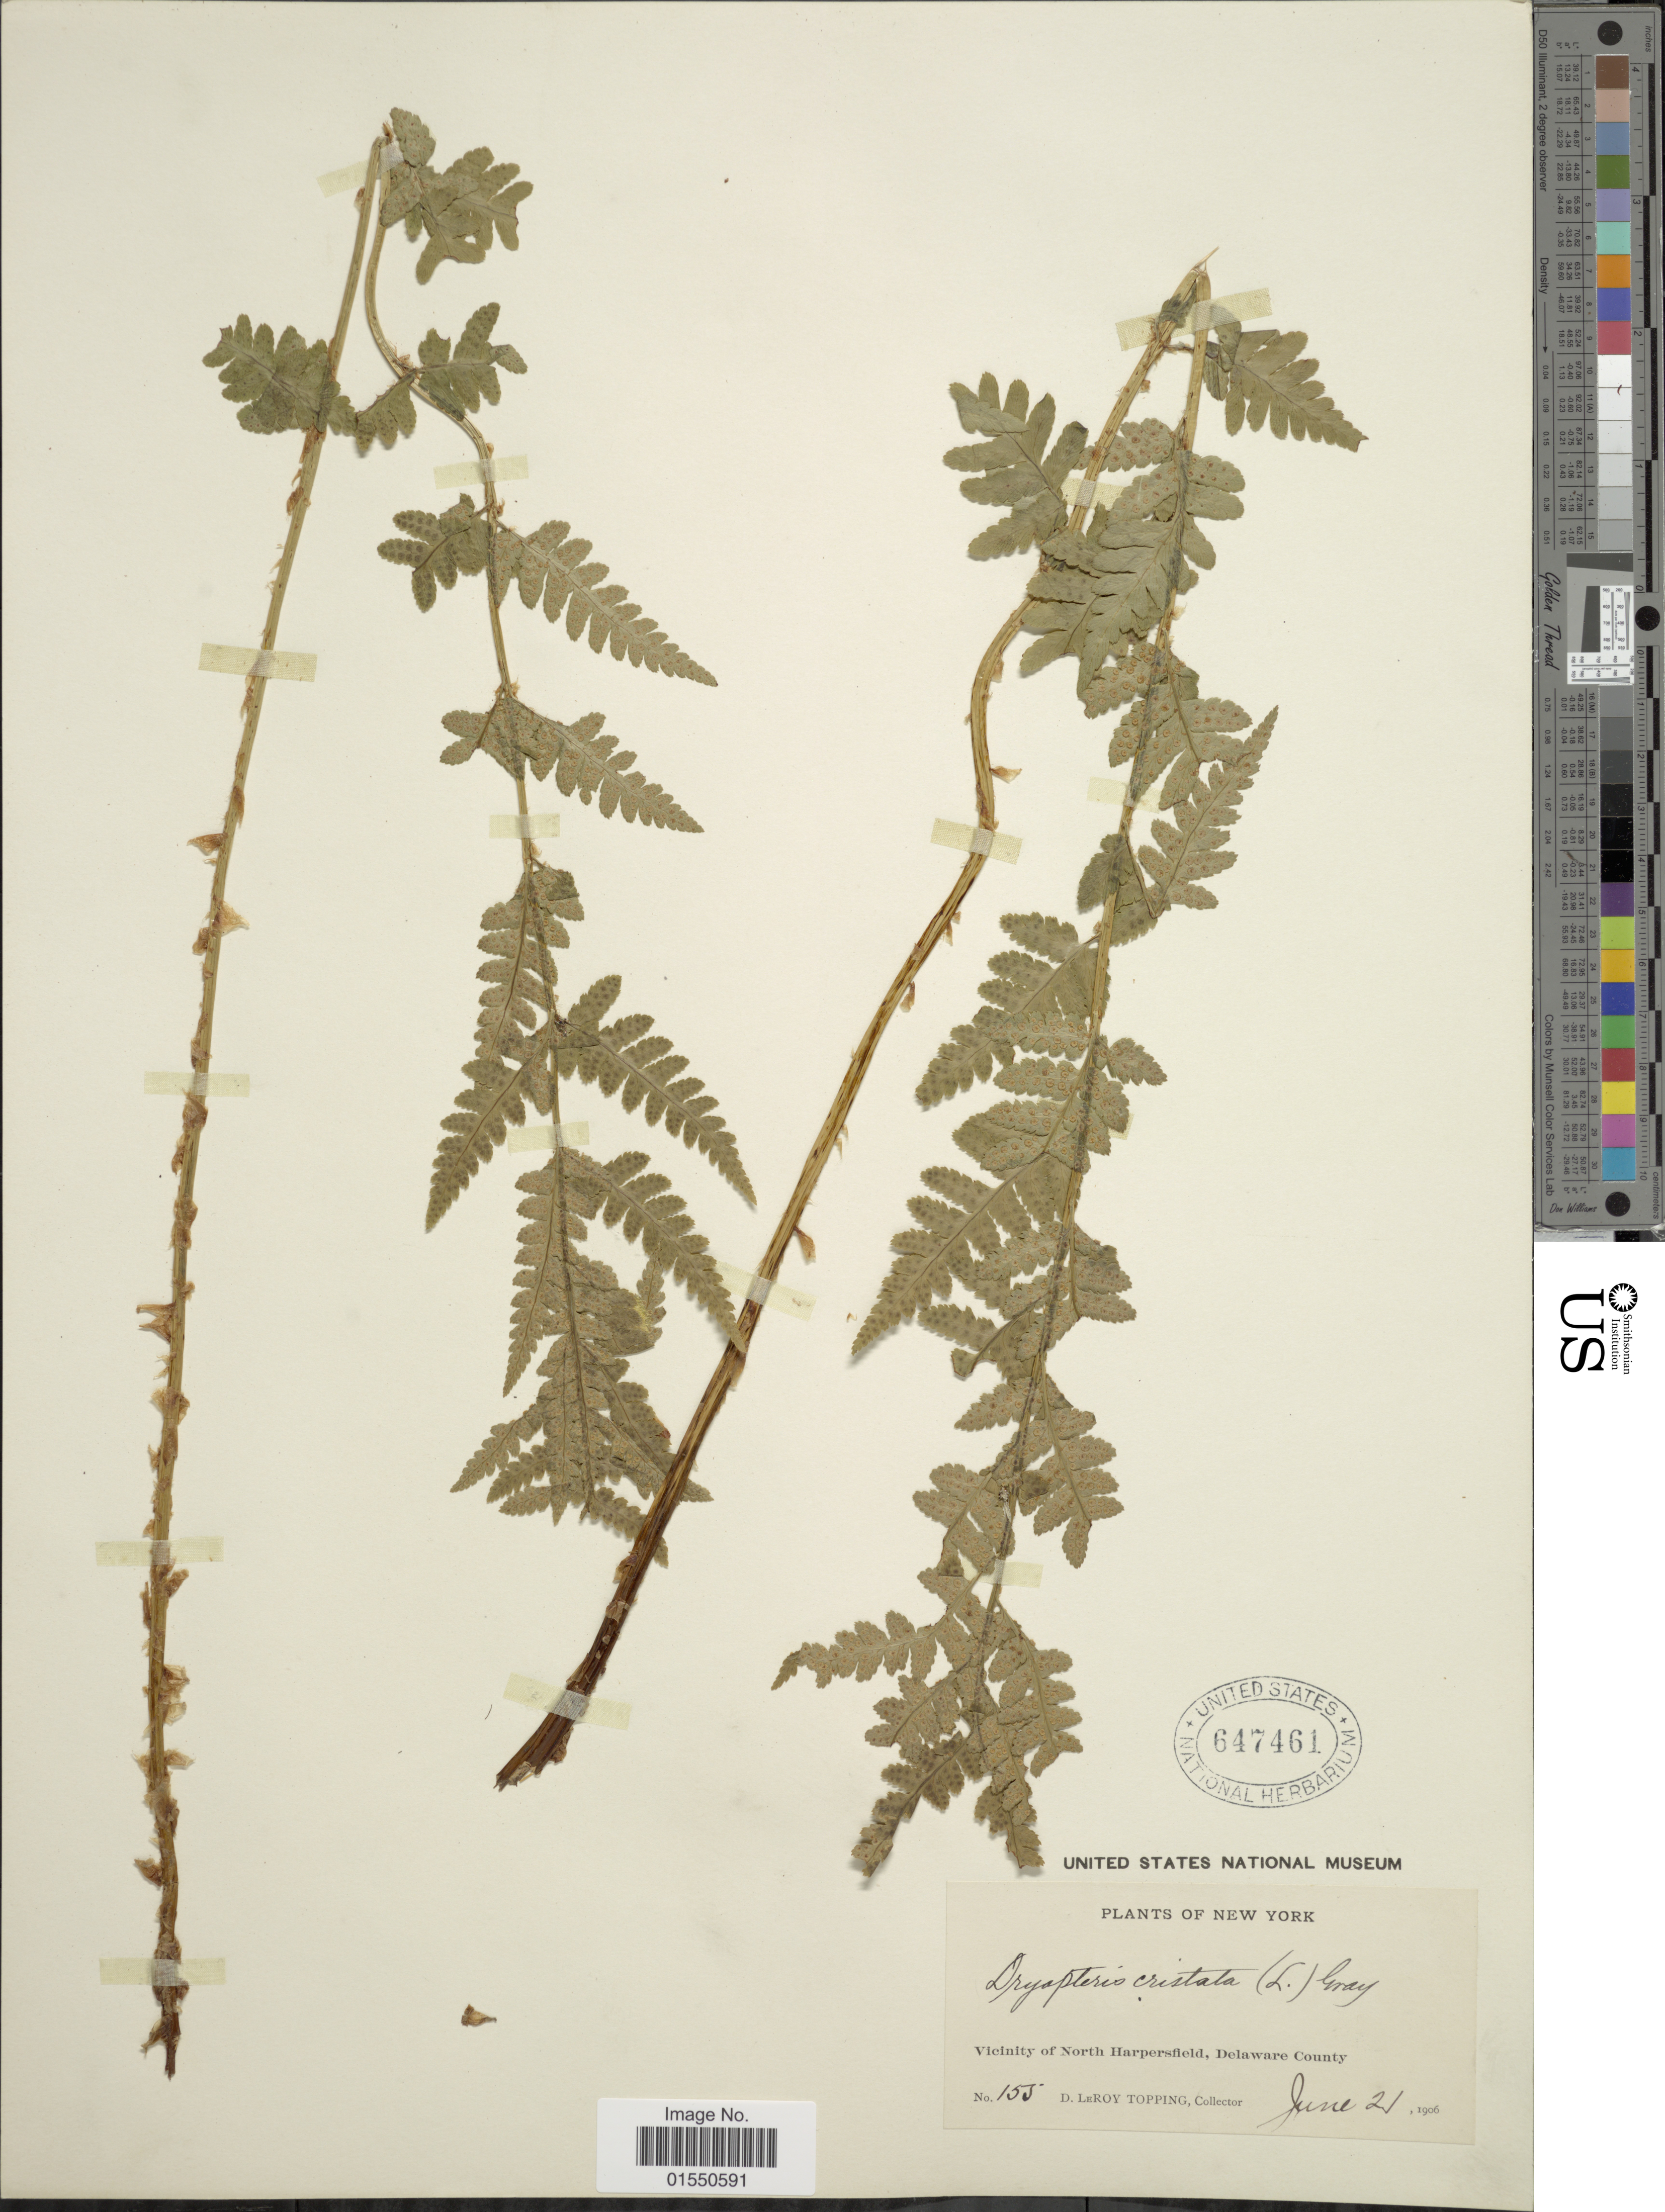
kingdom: Plantae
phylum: Tracheophyta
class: Polypodiopsida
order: Polypodiales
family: Dryopteridaceae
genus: Dryopteris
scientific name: Dryopteris cristata var. spinulosa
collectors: D. L. Topping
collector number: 155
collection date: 1906-06-21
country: United States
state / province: New York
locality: Vicinity of North Harpersfield, Delaware County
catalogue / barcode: US 647461